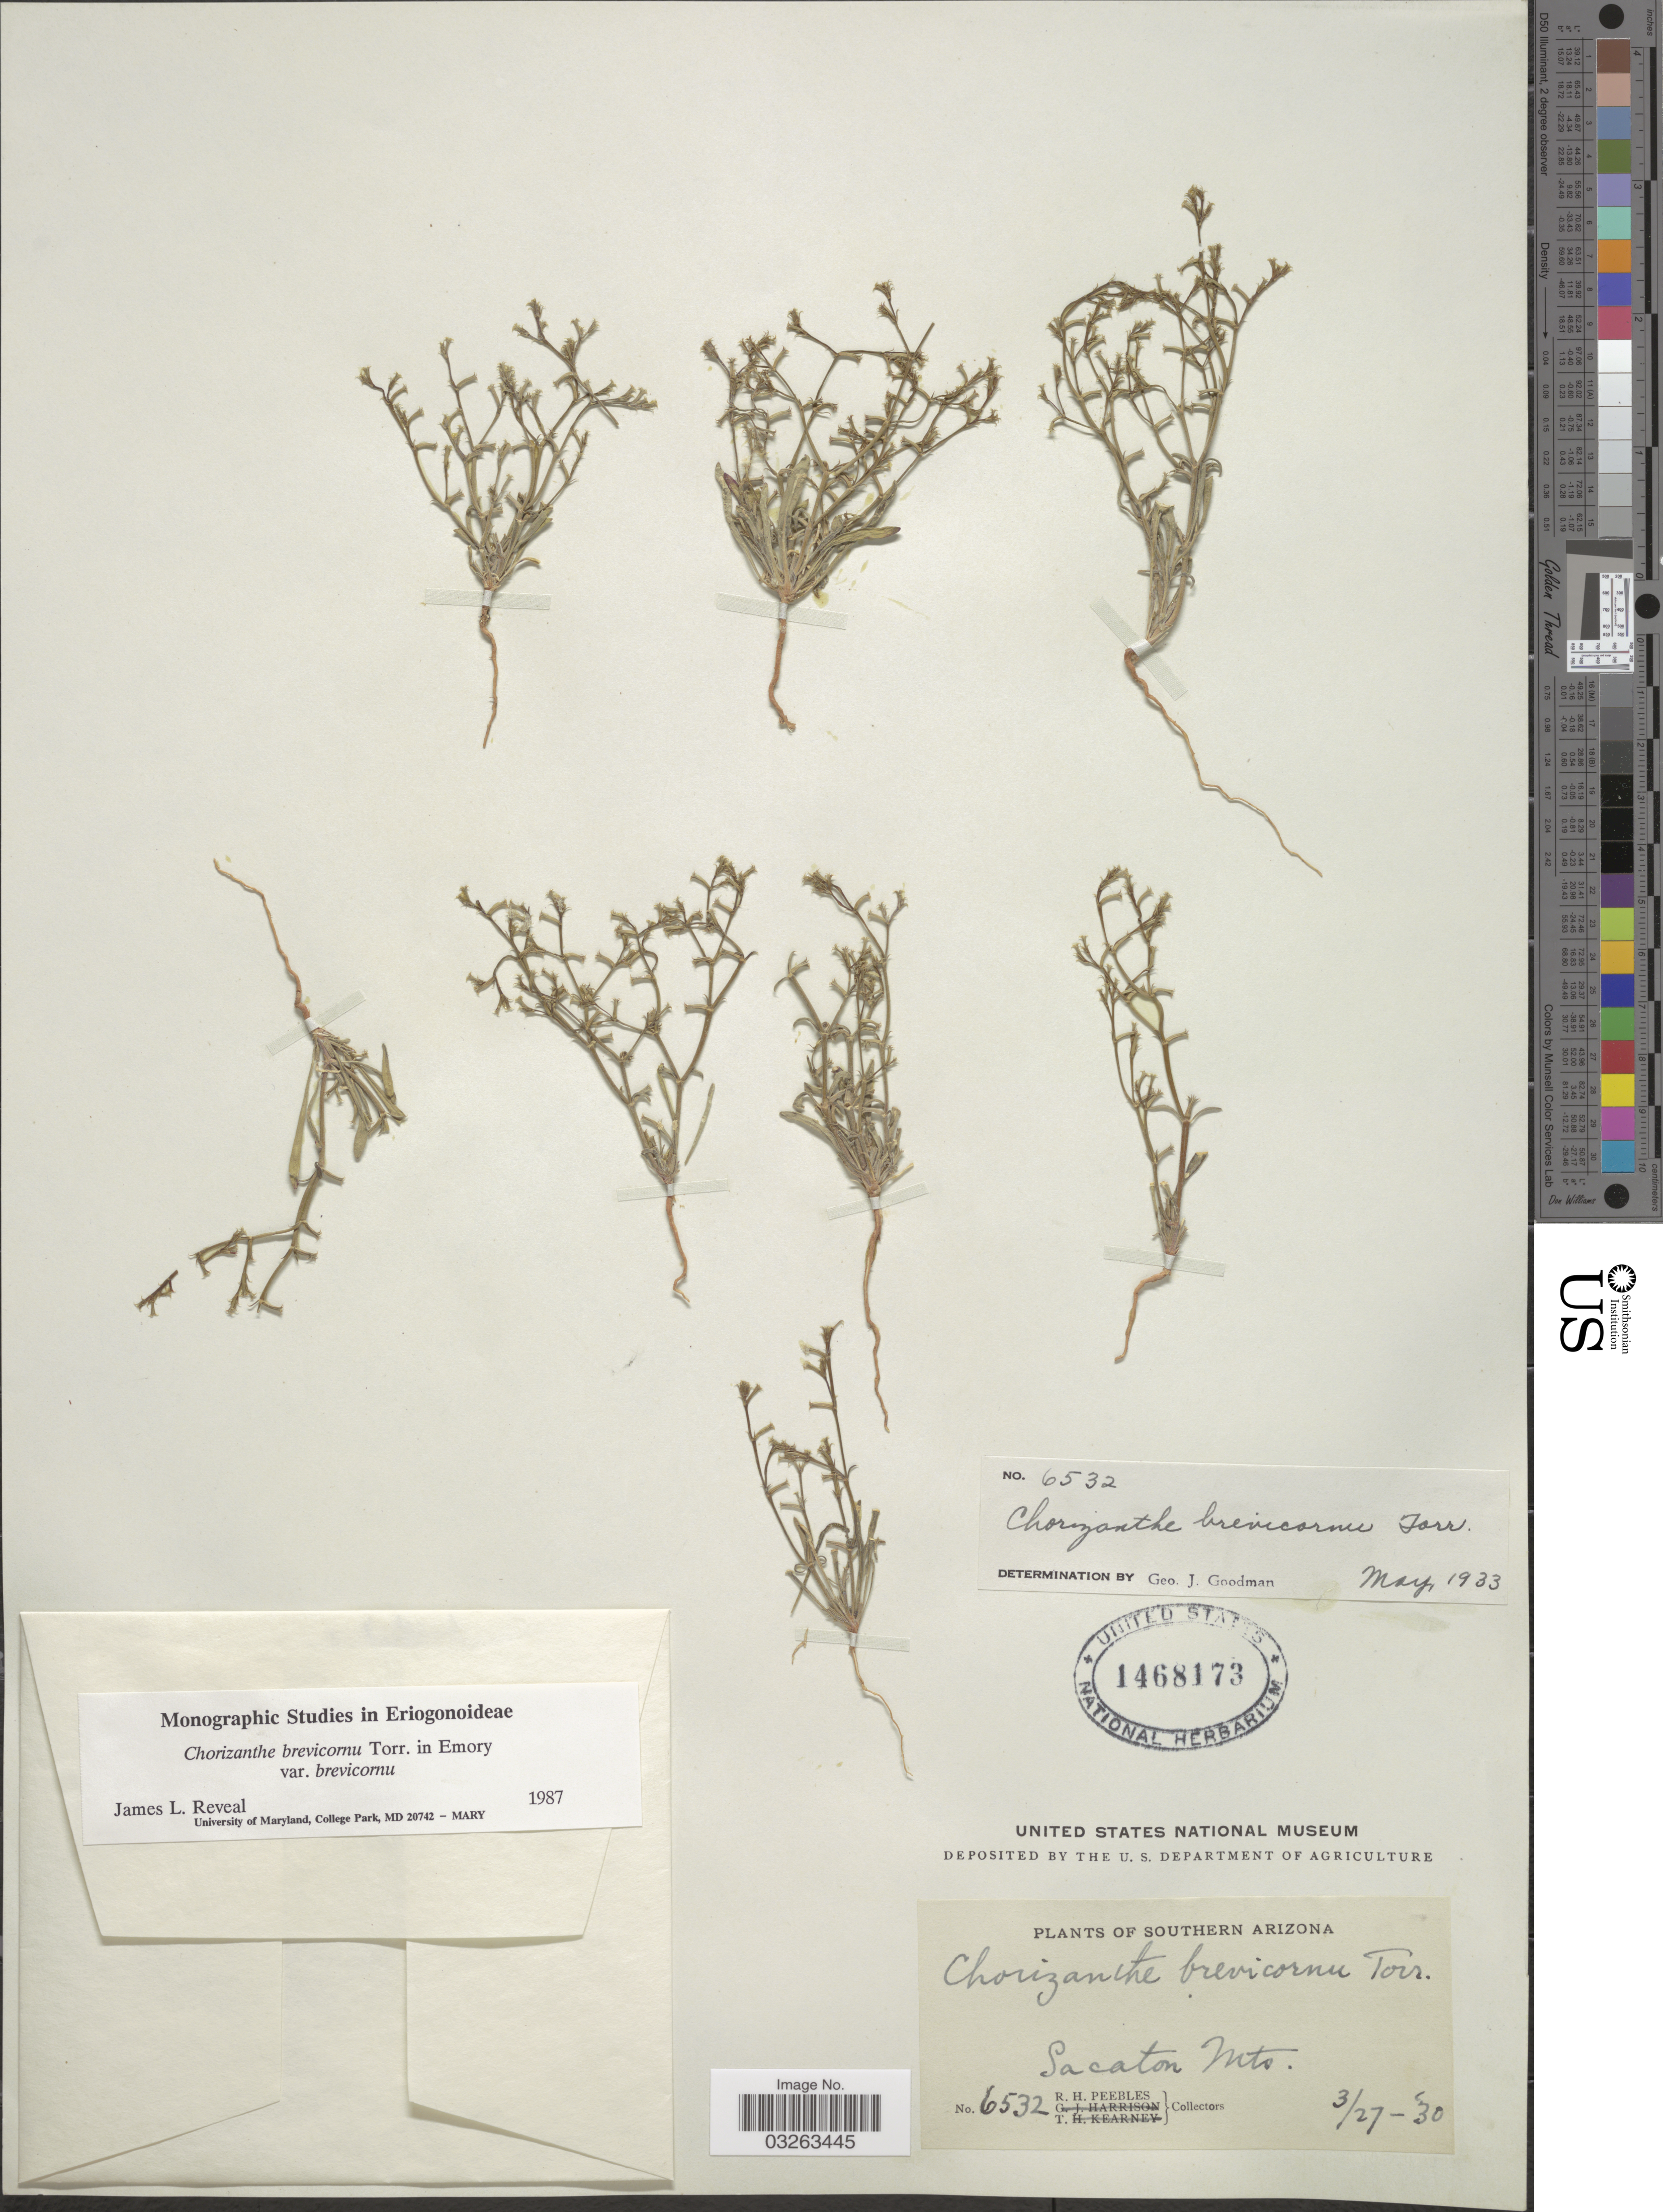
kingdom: Plantae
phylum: Tracheophyta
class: Magnoliopsida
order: Caryophyllales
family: Polygonaceae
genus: Chorizanthe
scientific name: Chorizanthe brevicornu var. brevicornu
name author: Torr.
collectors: R. H. Peebles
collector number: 6532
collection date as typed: Transcribed d/m/y: 27/3/30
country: United States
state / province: Arizona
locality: Southern Arizona. Sacaton Mts.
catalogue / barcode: US 1468173